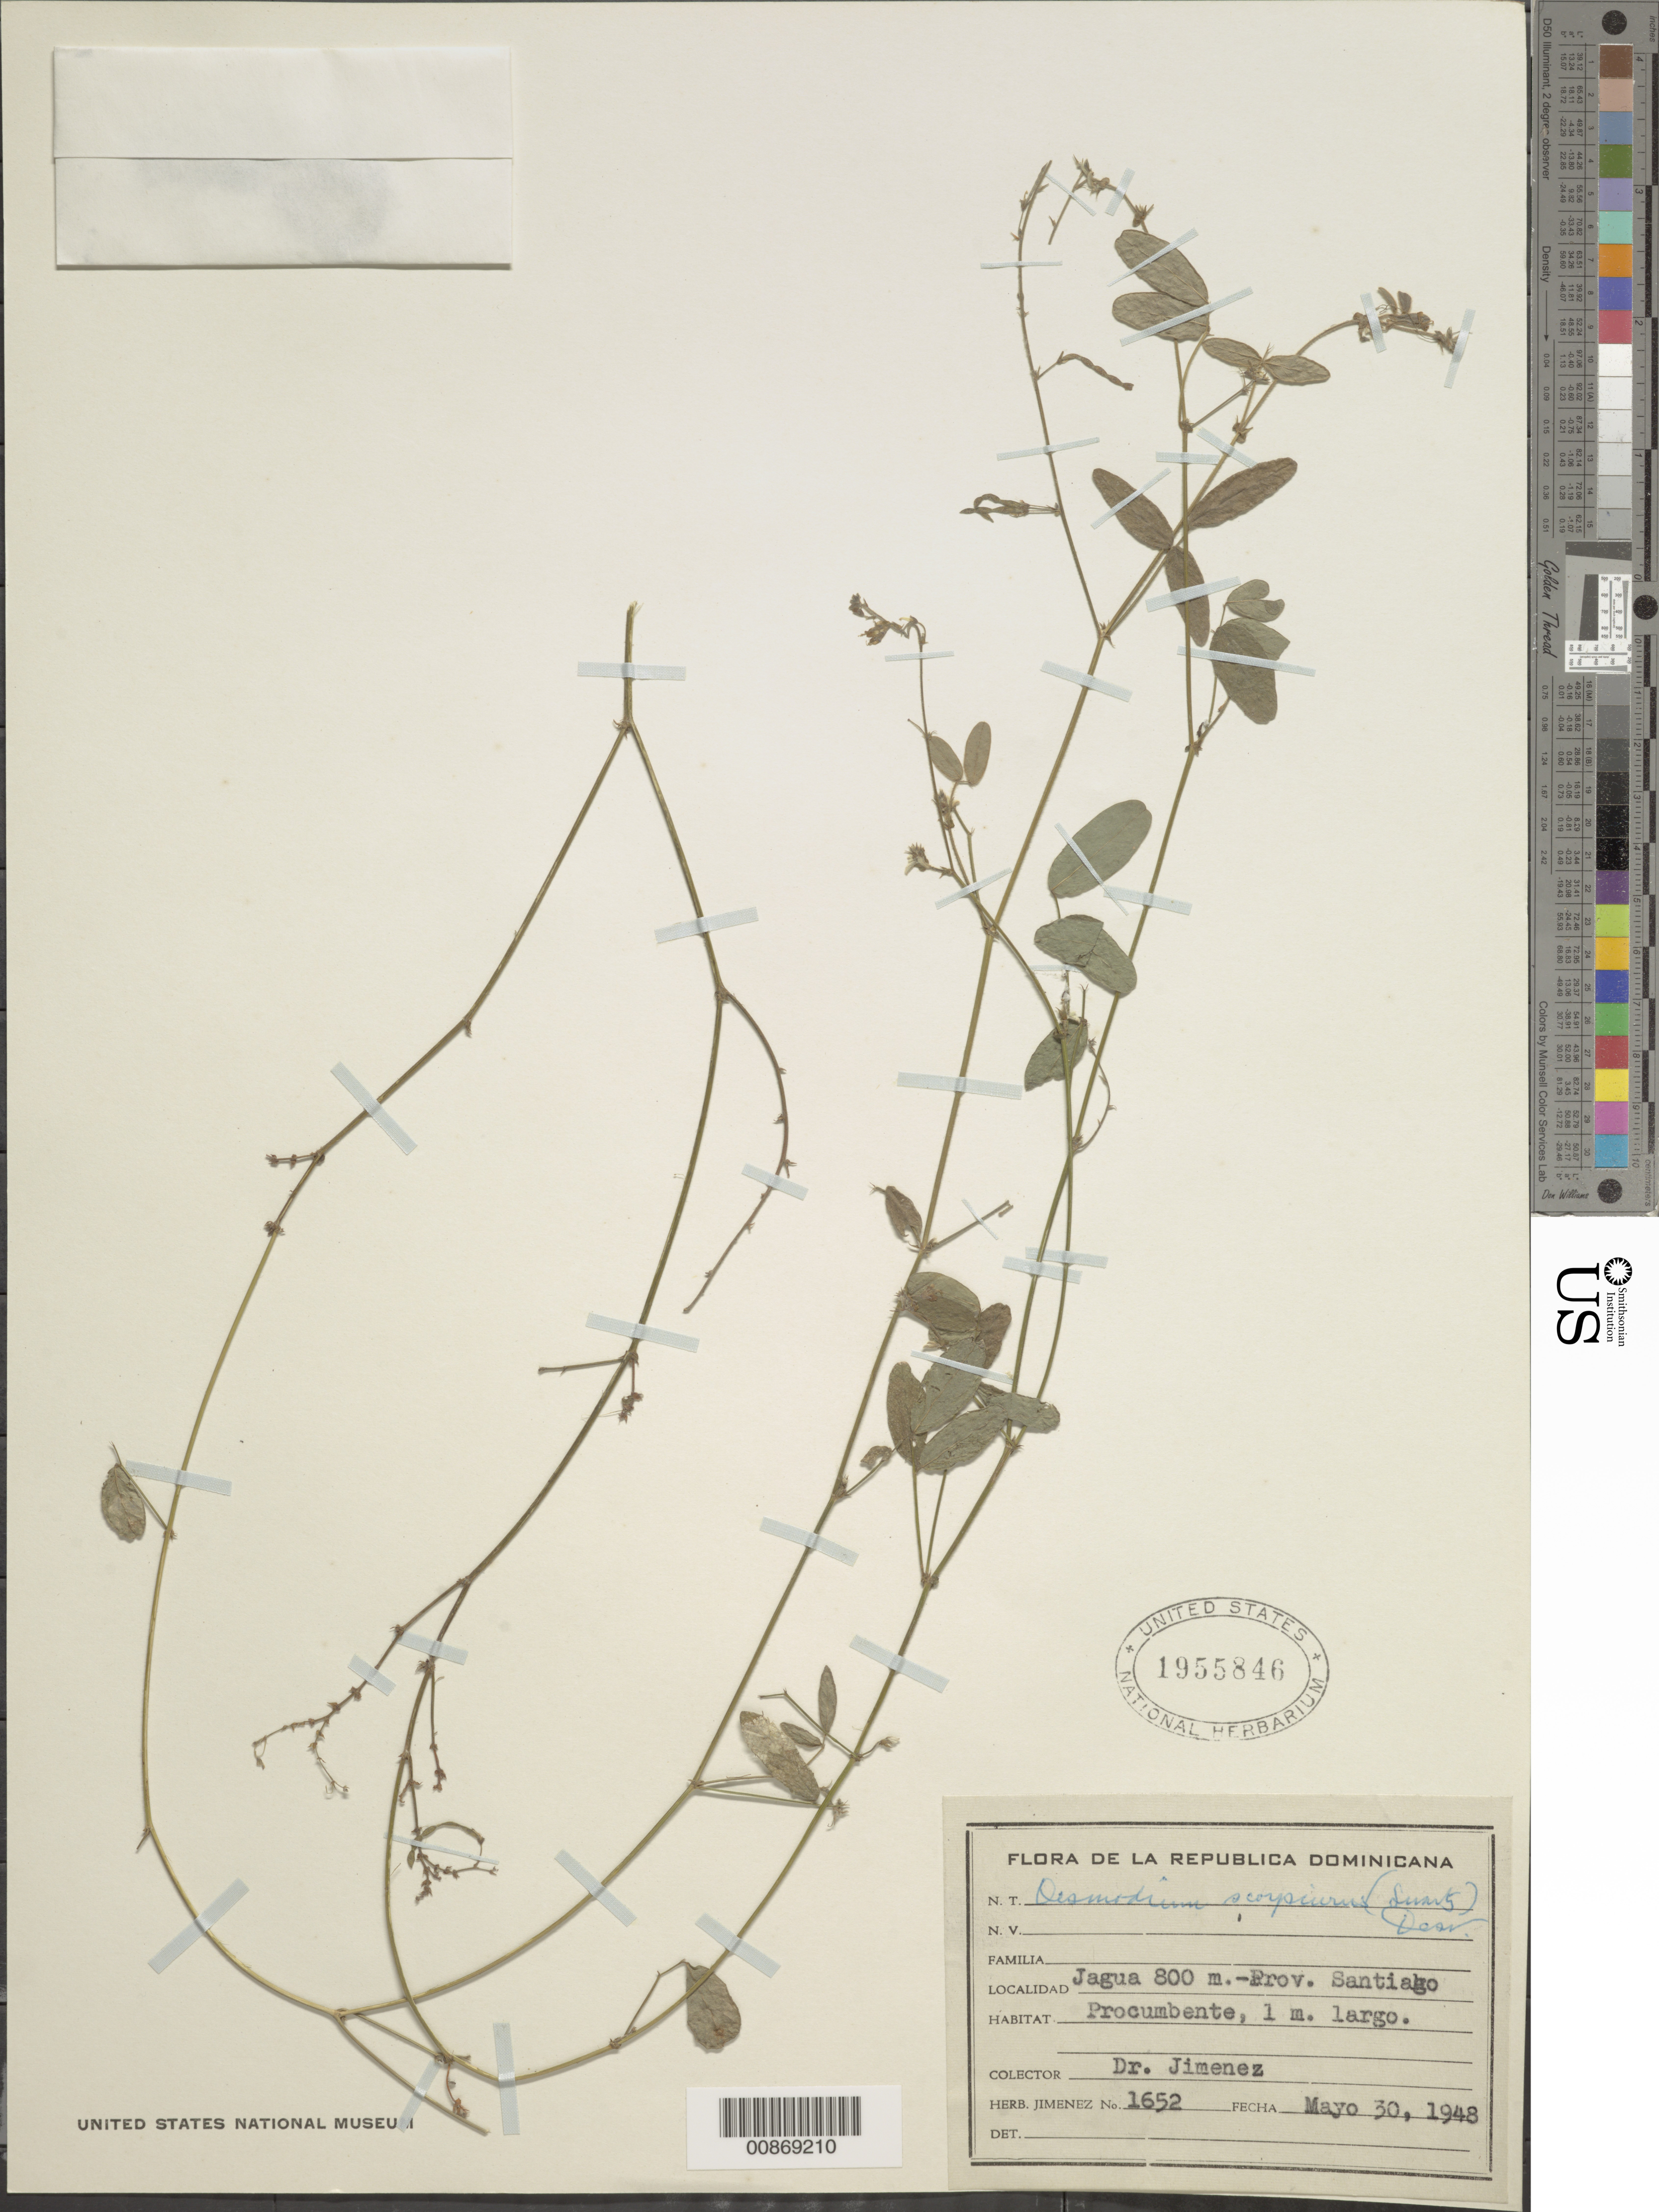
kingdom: Plantae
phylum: Tracheophyta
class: Magnoliopsida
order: Fabales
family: Fabaceae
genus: Desmodium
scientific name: Desmodium scorpiurus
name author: (Sw.) Desv. ex DC.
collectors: J. J. Jiménez Almonte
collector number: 1652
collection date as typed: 30 May 1948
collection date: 1948-05-30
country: Dominican Republic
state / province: Santiago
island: Hispaniola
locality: Jagua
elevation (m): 800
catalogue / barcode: US 1955846